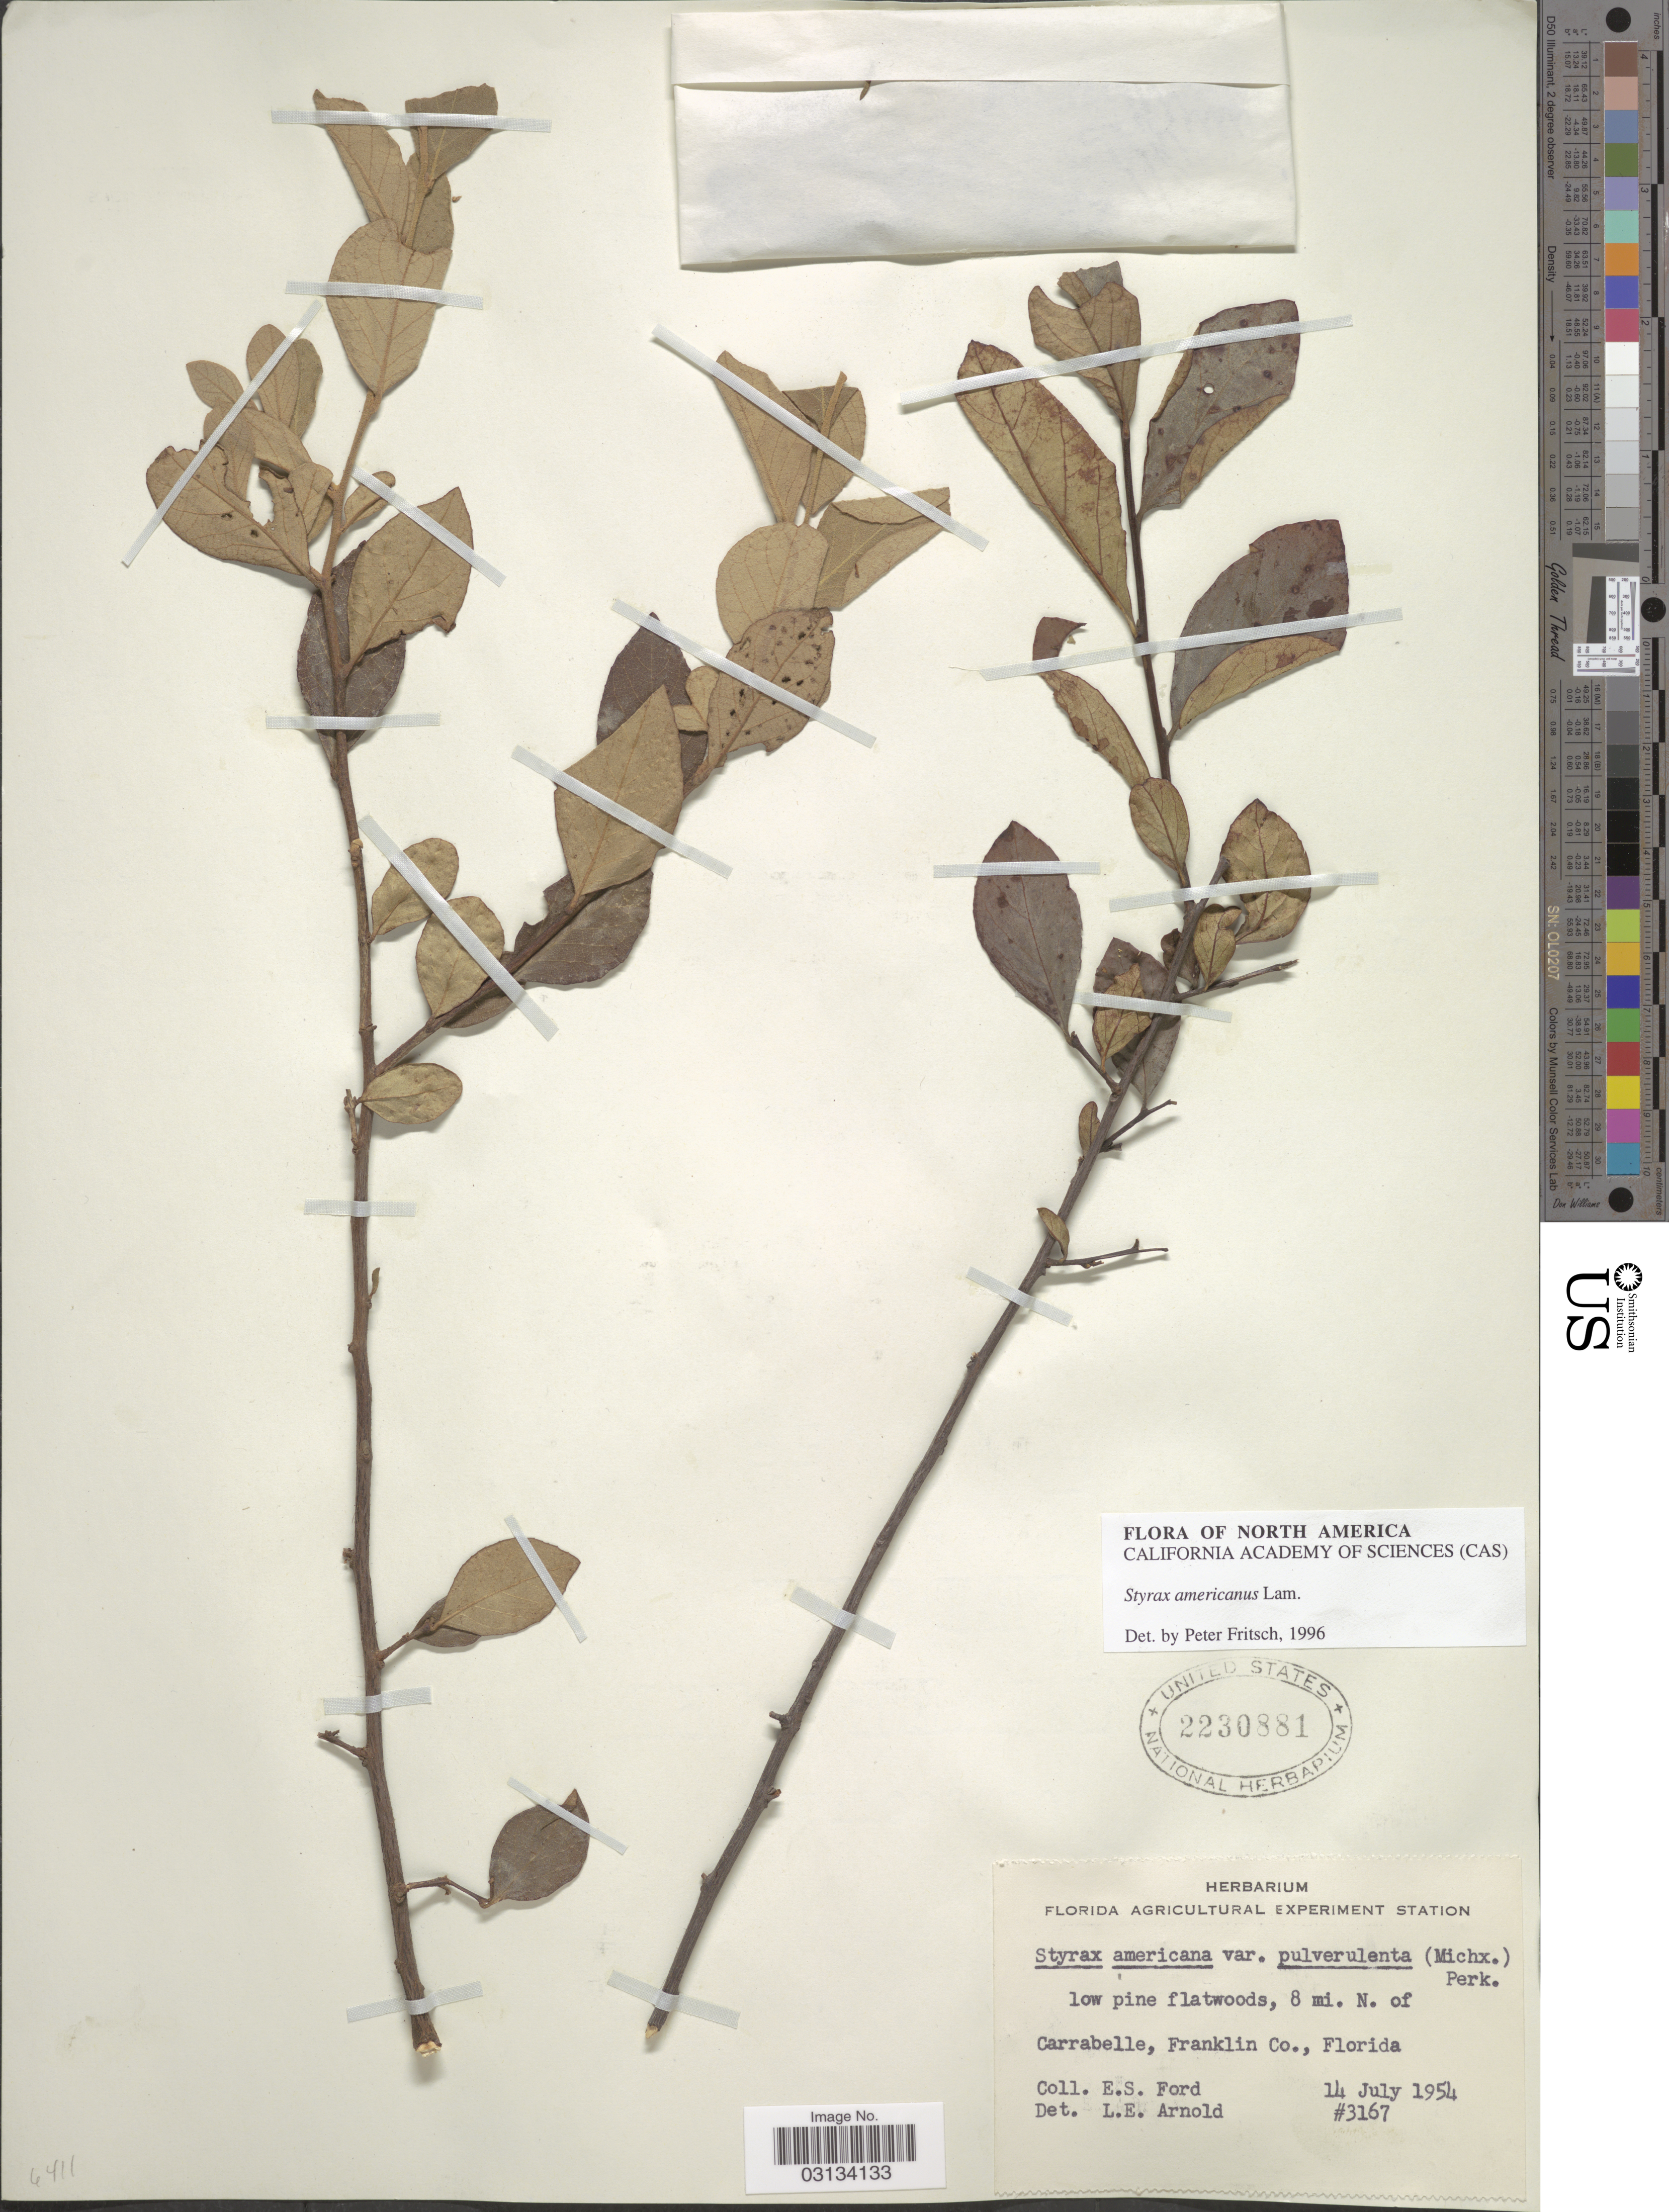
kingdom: Plantae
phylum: Tracheophyta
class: Magnoliopsida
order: Ericales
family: Styracaceae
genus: Styrax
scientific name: Styrax americanus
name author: Lam.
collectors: E. Ford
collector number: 3167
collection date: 1954-07-14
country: United States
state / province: Florida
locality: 8 mi. N. of Carrabelle, Franklin Co.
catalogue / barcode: US 2230881